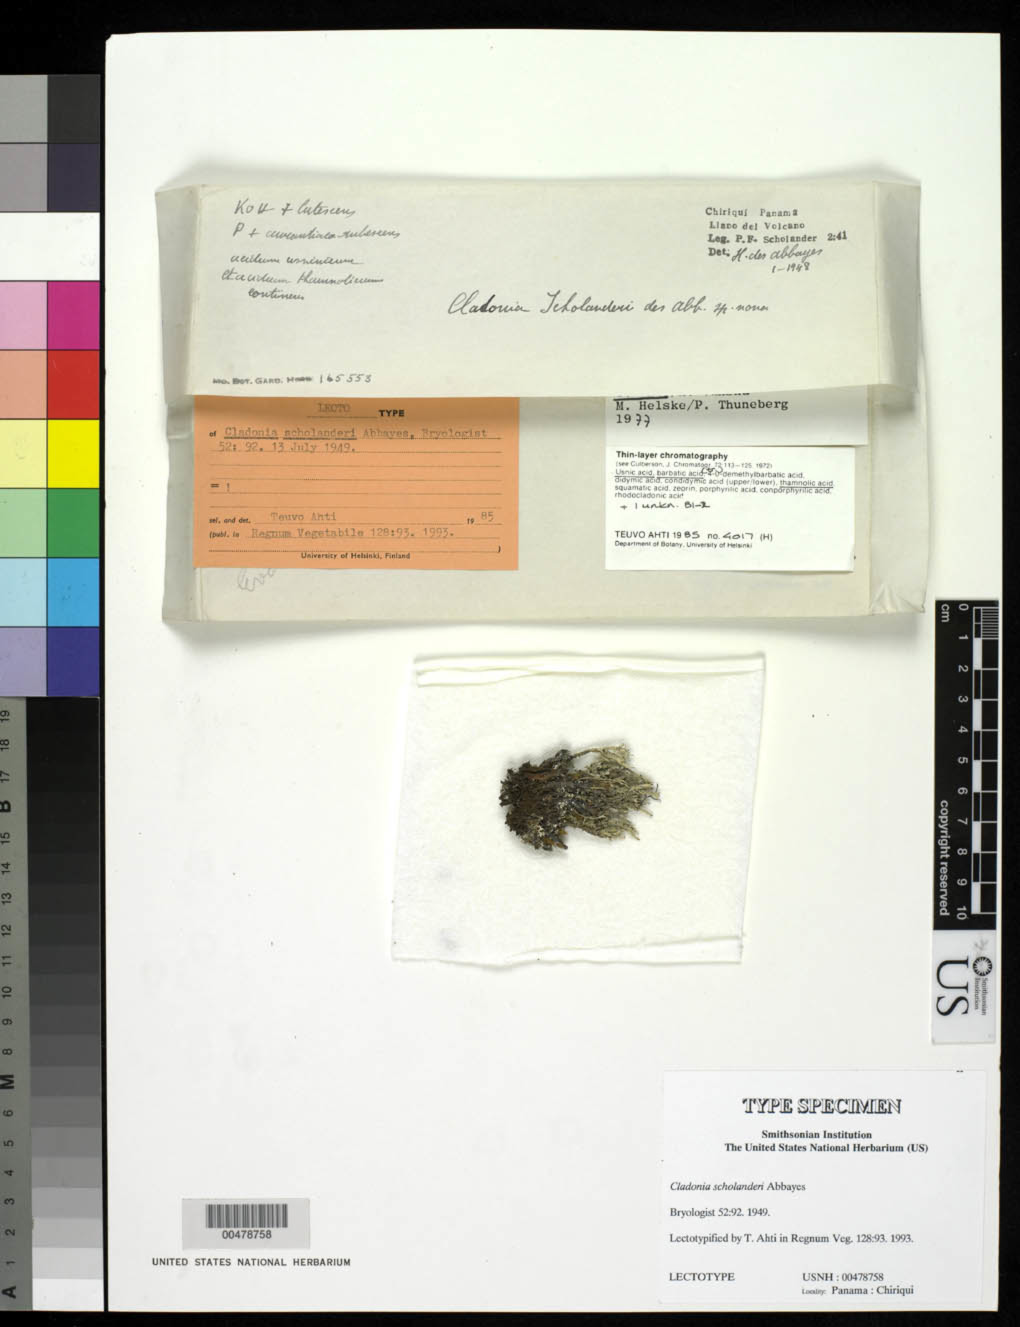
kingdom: Fungi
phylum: Ascomycota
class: Lecanoromycetes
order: Lecanorales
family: Cladoniaceae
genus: Cladonia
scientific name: Cladonia scholanderi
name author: Abbayes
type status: Lectotype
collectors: P. Scholander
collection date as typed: Feb 1941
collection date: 1941-02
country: Panama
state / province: Chiriquí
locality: Llano del Volcano. [Plain of the Volcano.]